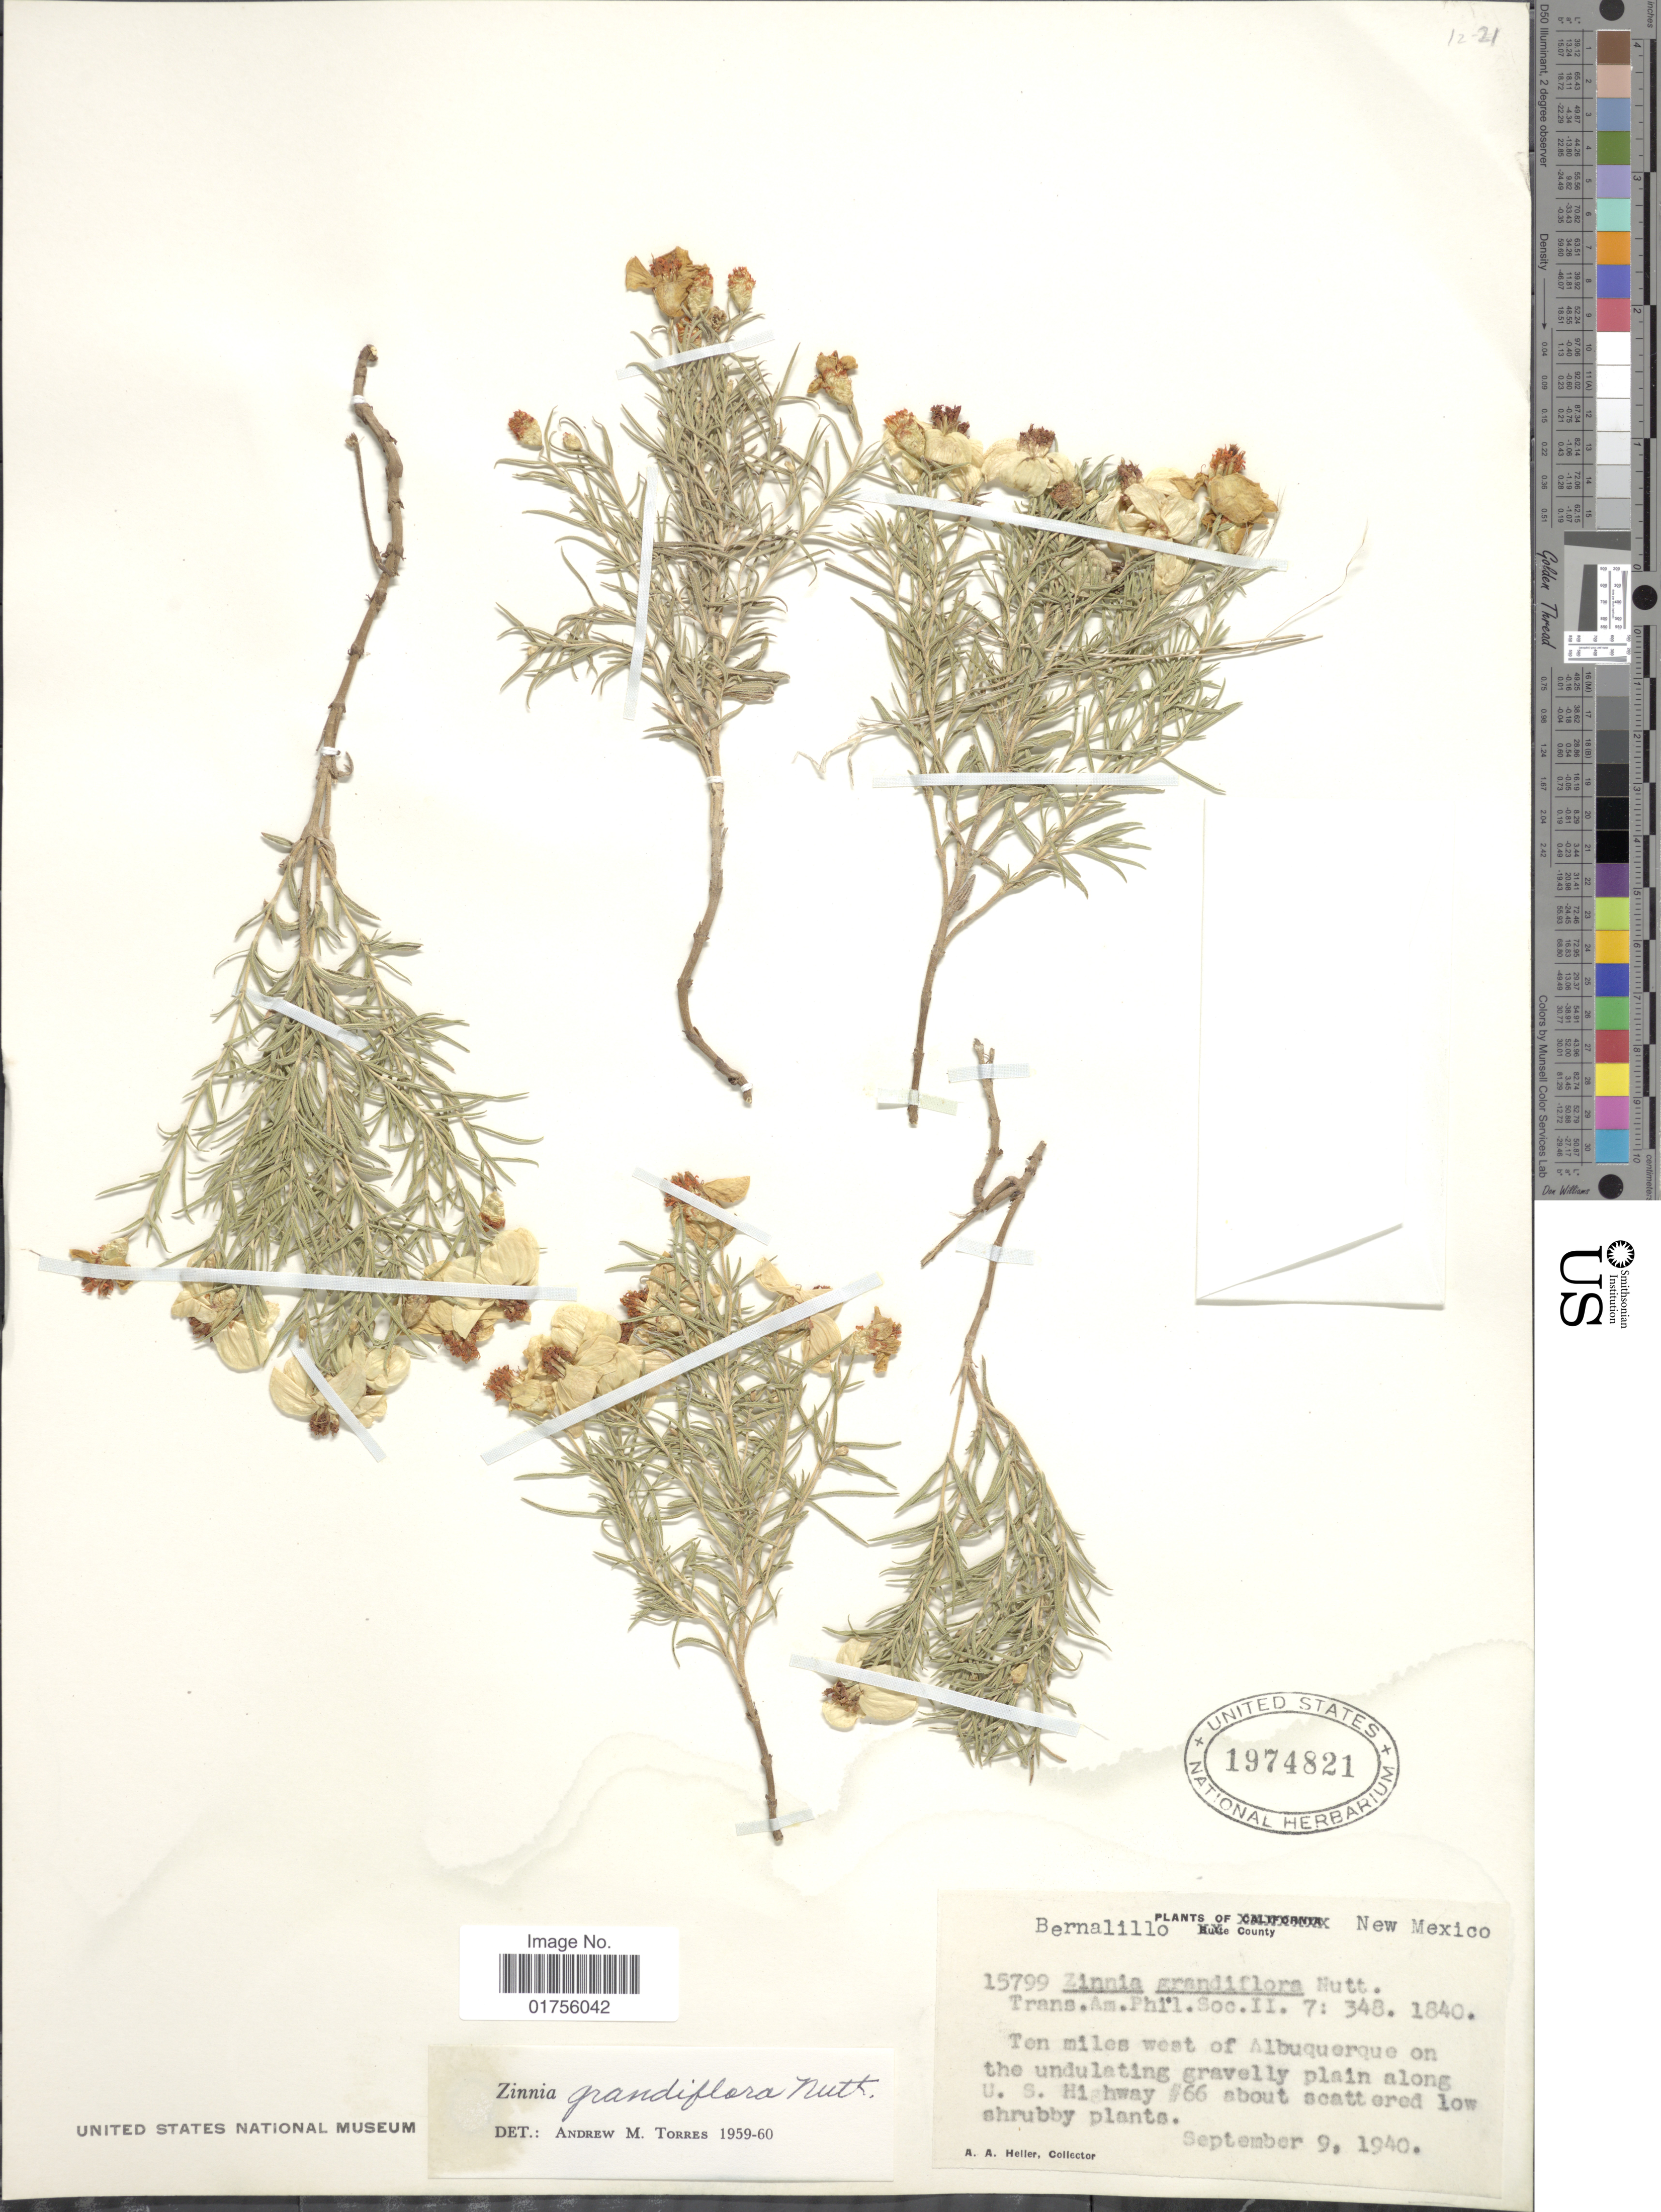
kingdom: Plantae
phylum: Tracheophyta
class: Magnoliopsida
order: Asterales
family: Asteraceae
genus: Zinnia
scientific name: Zinnia grandiflora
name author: Nutt.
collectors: A. A. Heller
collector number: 15799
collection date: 1940-09-09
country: United States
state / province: New Mexico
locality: Bernalillo County, Ten miles west of Albuquerque on the undulating gravelly plain along U. S. Highway #66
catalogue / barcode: US 1974821